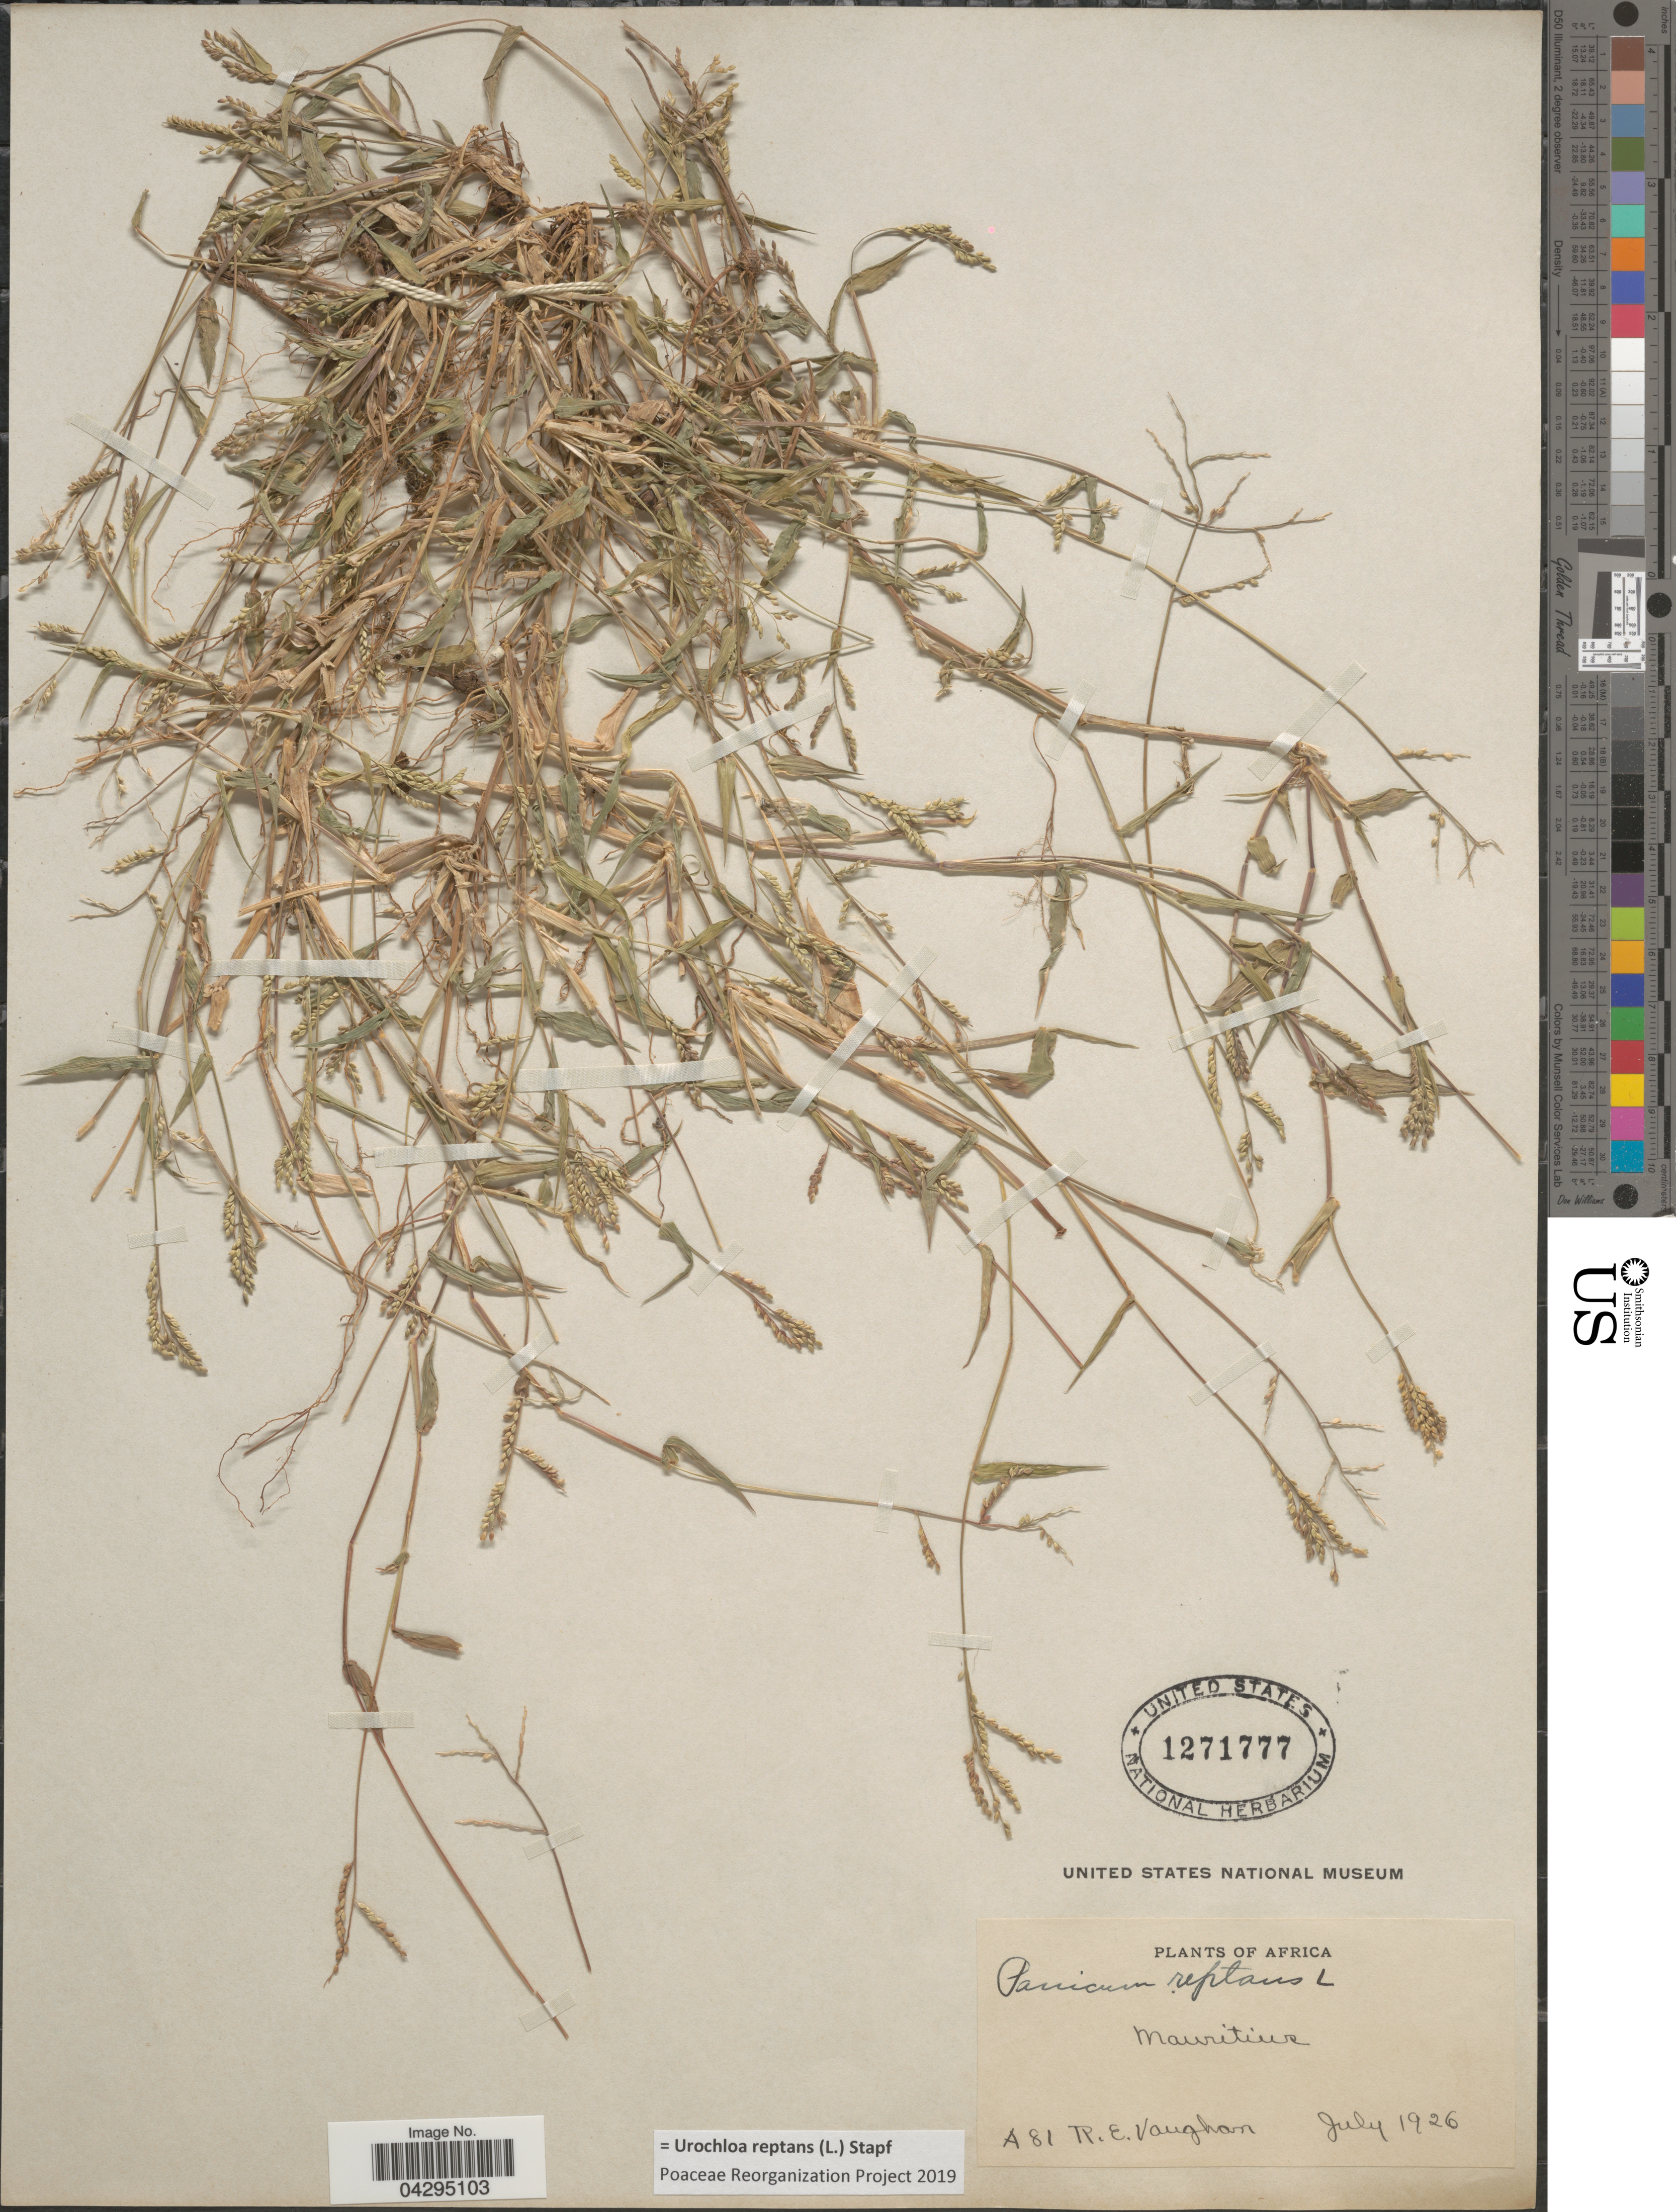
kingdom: Plantae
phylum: Tracheophyta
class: Liliopsida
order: Poales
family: Poaceae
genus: Urochloa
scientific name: Urochloa reptans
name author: (L.) Stapf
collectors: R. Vaughan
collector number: A81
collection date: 1926-07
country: Mauritius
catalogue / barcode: US 1271777